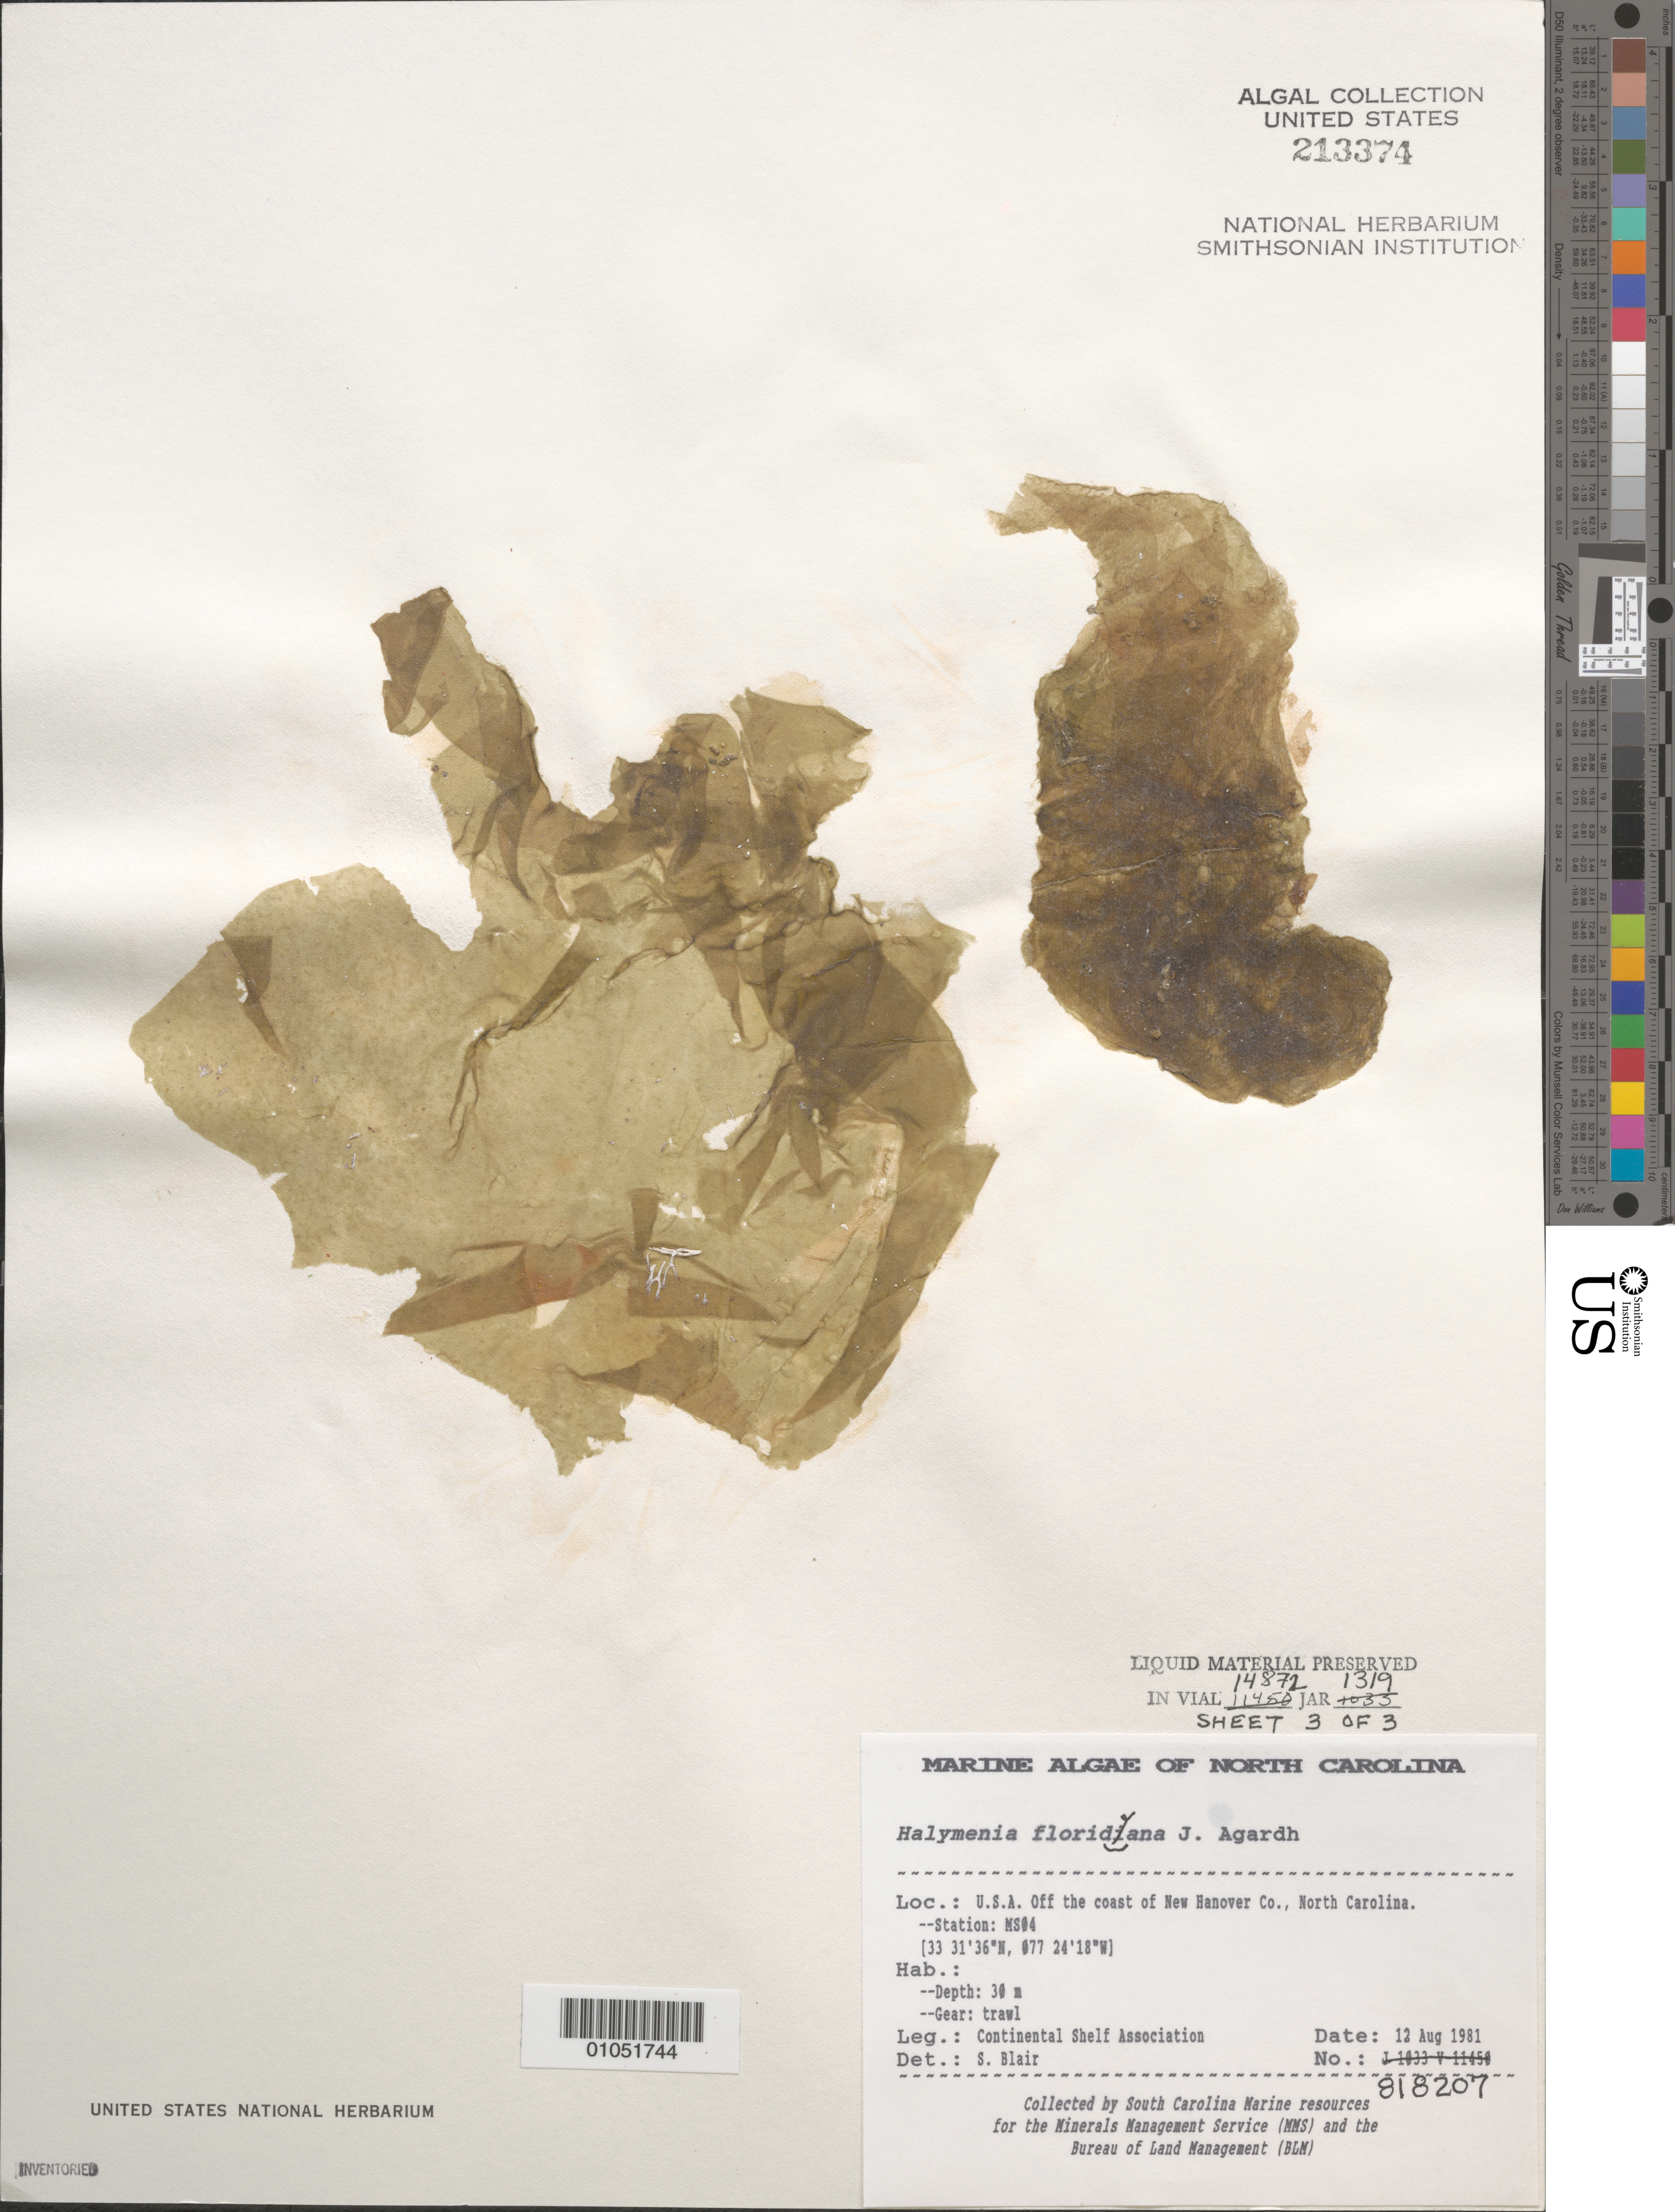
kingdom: Plantae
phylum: Rhodophyta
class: Florideophyceae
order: Halymeniales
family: Halymeniaceae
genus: Halymenia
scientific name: Halymenia floridana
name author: J. Agardh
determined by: Blair, S. M.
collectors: Continental Shelf Associates for the MMS/BLM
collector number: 818207 (Station MS04)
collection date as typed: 12 Aug 1981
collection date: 1981-08-12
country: United States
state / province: North Carolina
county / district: New Hanover County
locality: North Atlantic Ocean off New Hanover County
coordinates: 33 31'36"N, 077 24'18"W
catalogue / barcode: US 213374